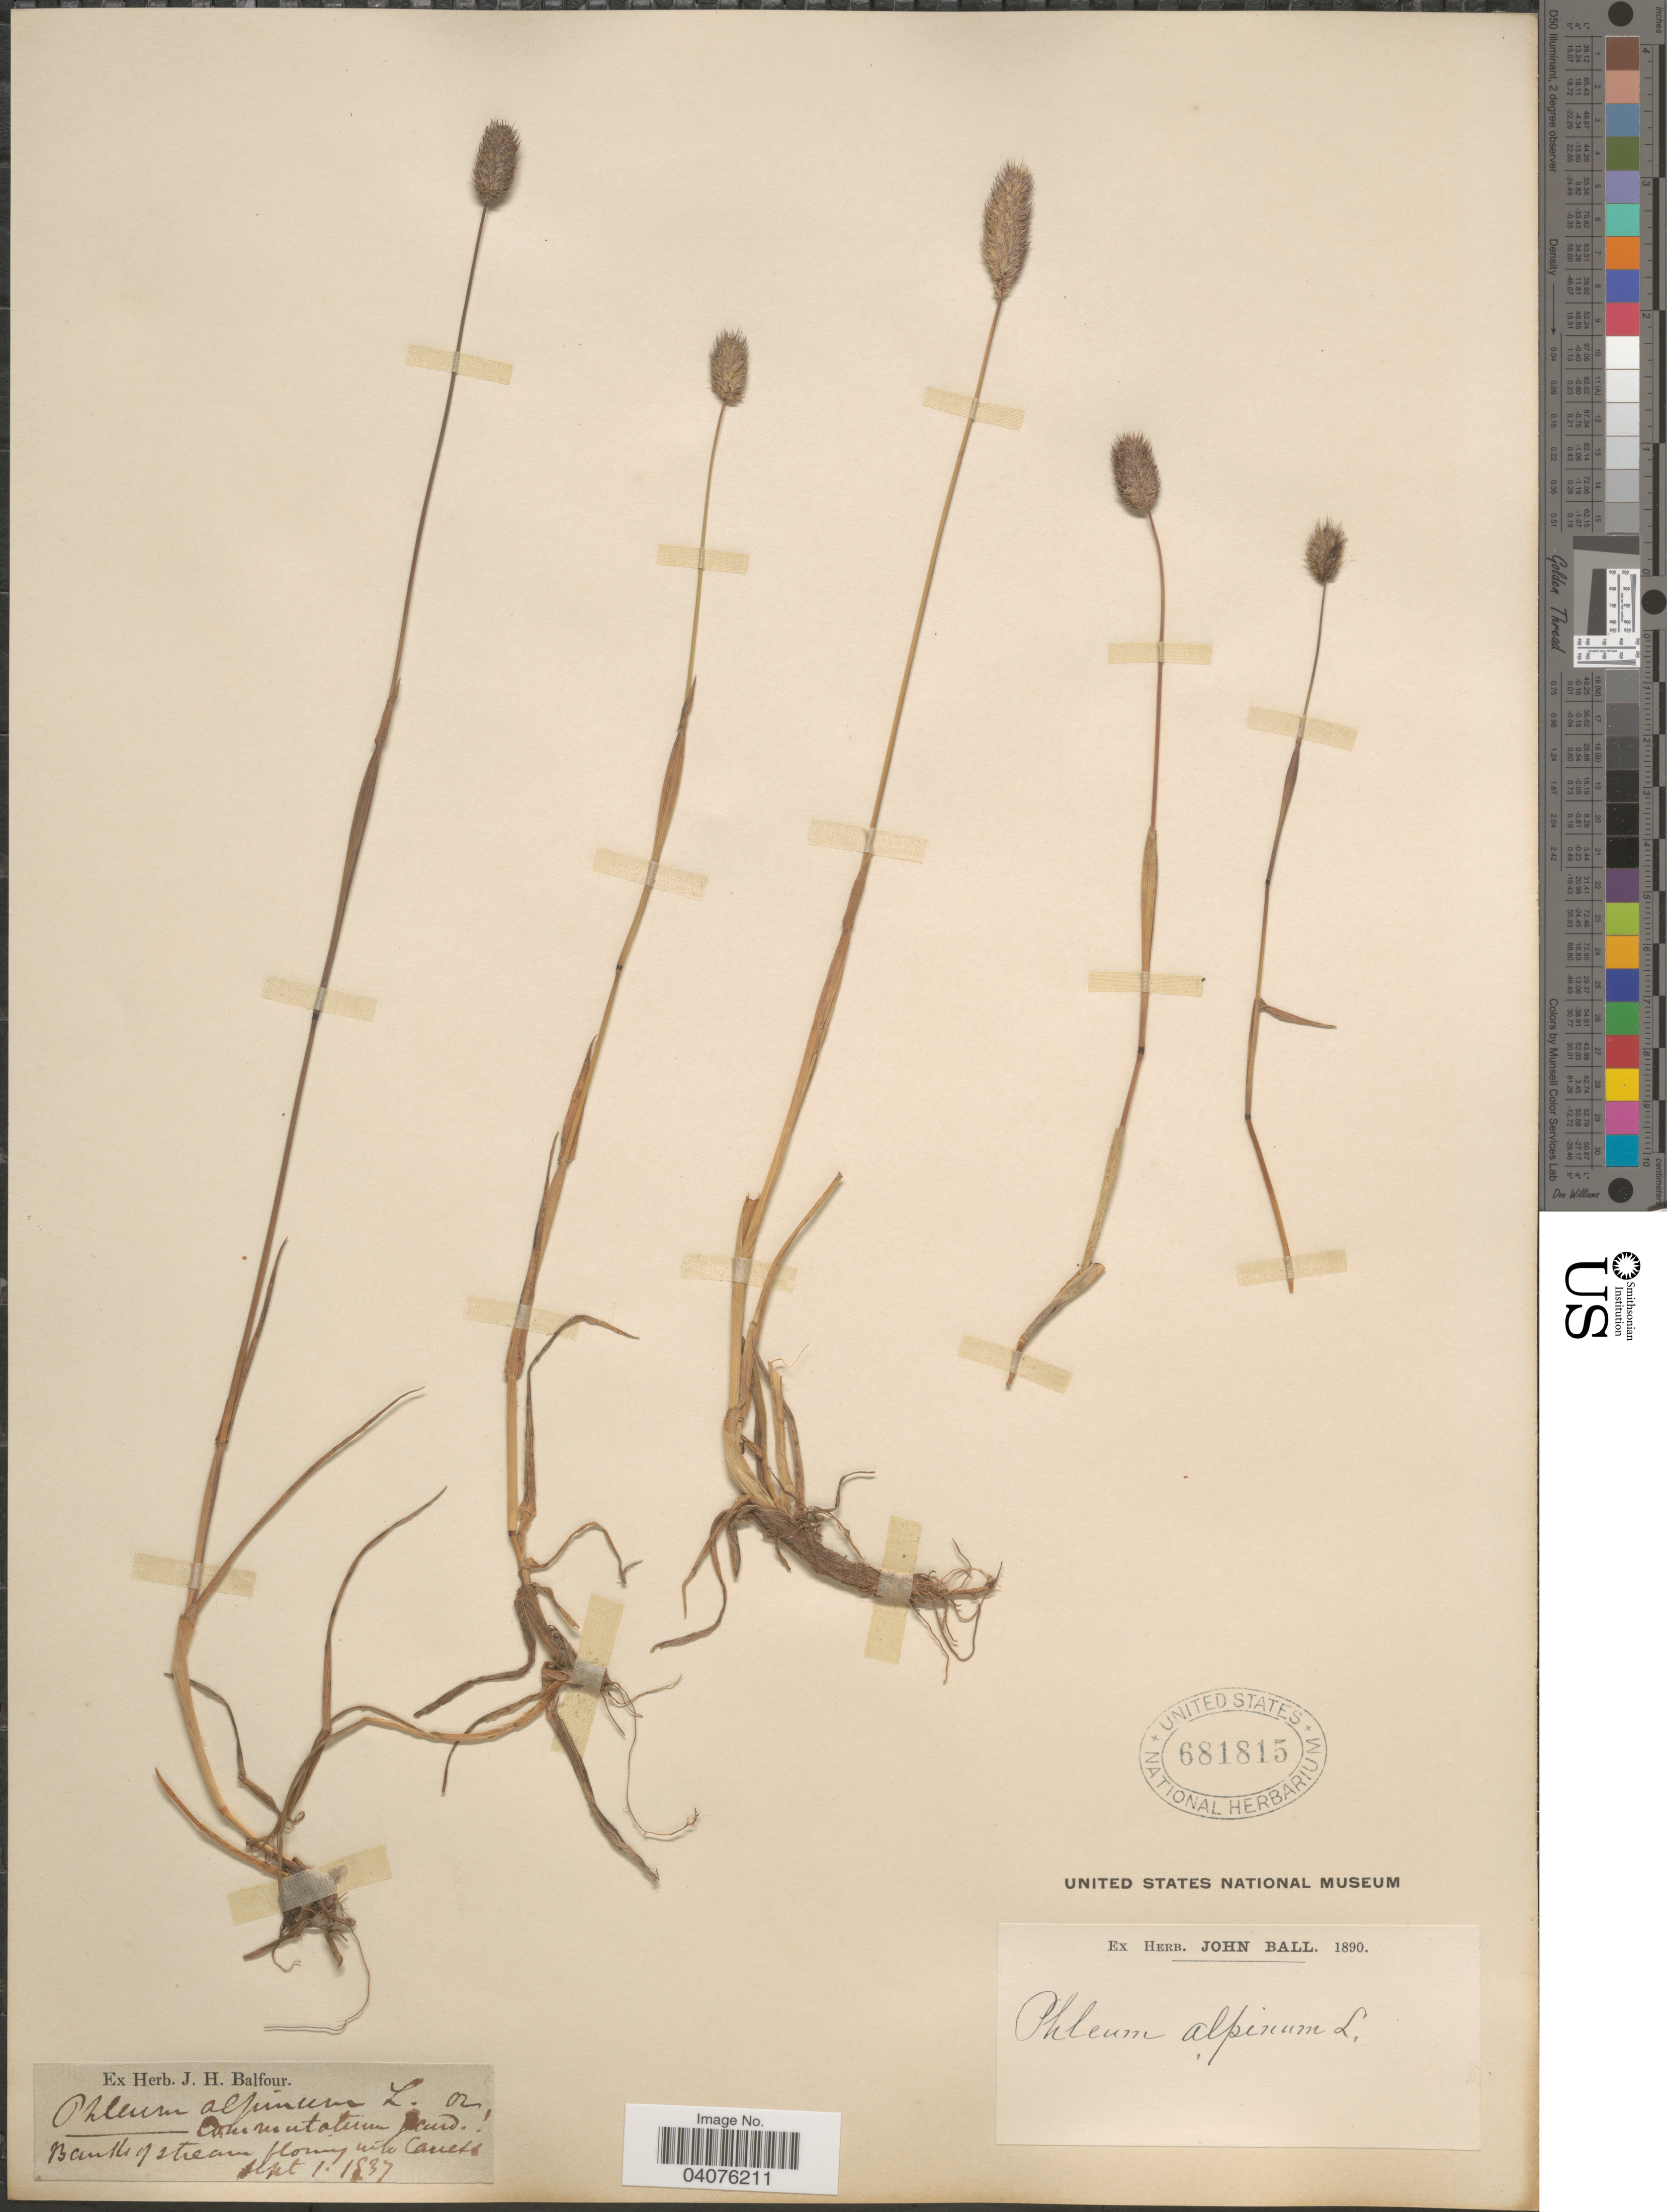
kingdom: Plantae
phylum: Tracheophyta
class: Liliopsida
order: Poales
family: Poaceae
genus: Phleum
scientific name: Phleum alpinum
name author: L.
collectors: ex herb. J. H. Balfour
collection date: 1837-09-01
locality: Banks of stream flowing into Canals.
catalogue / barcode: US 681815